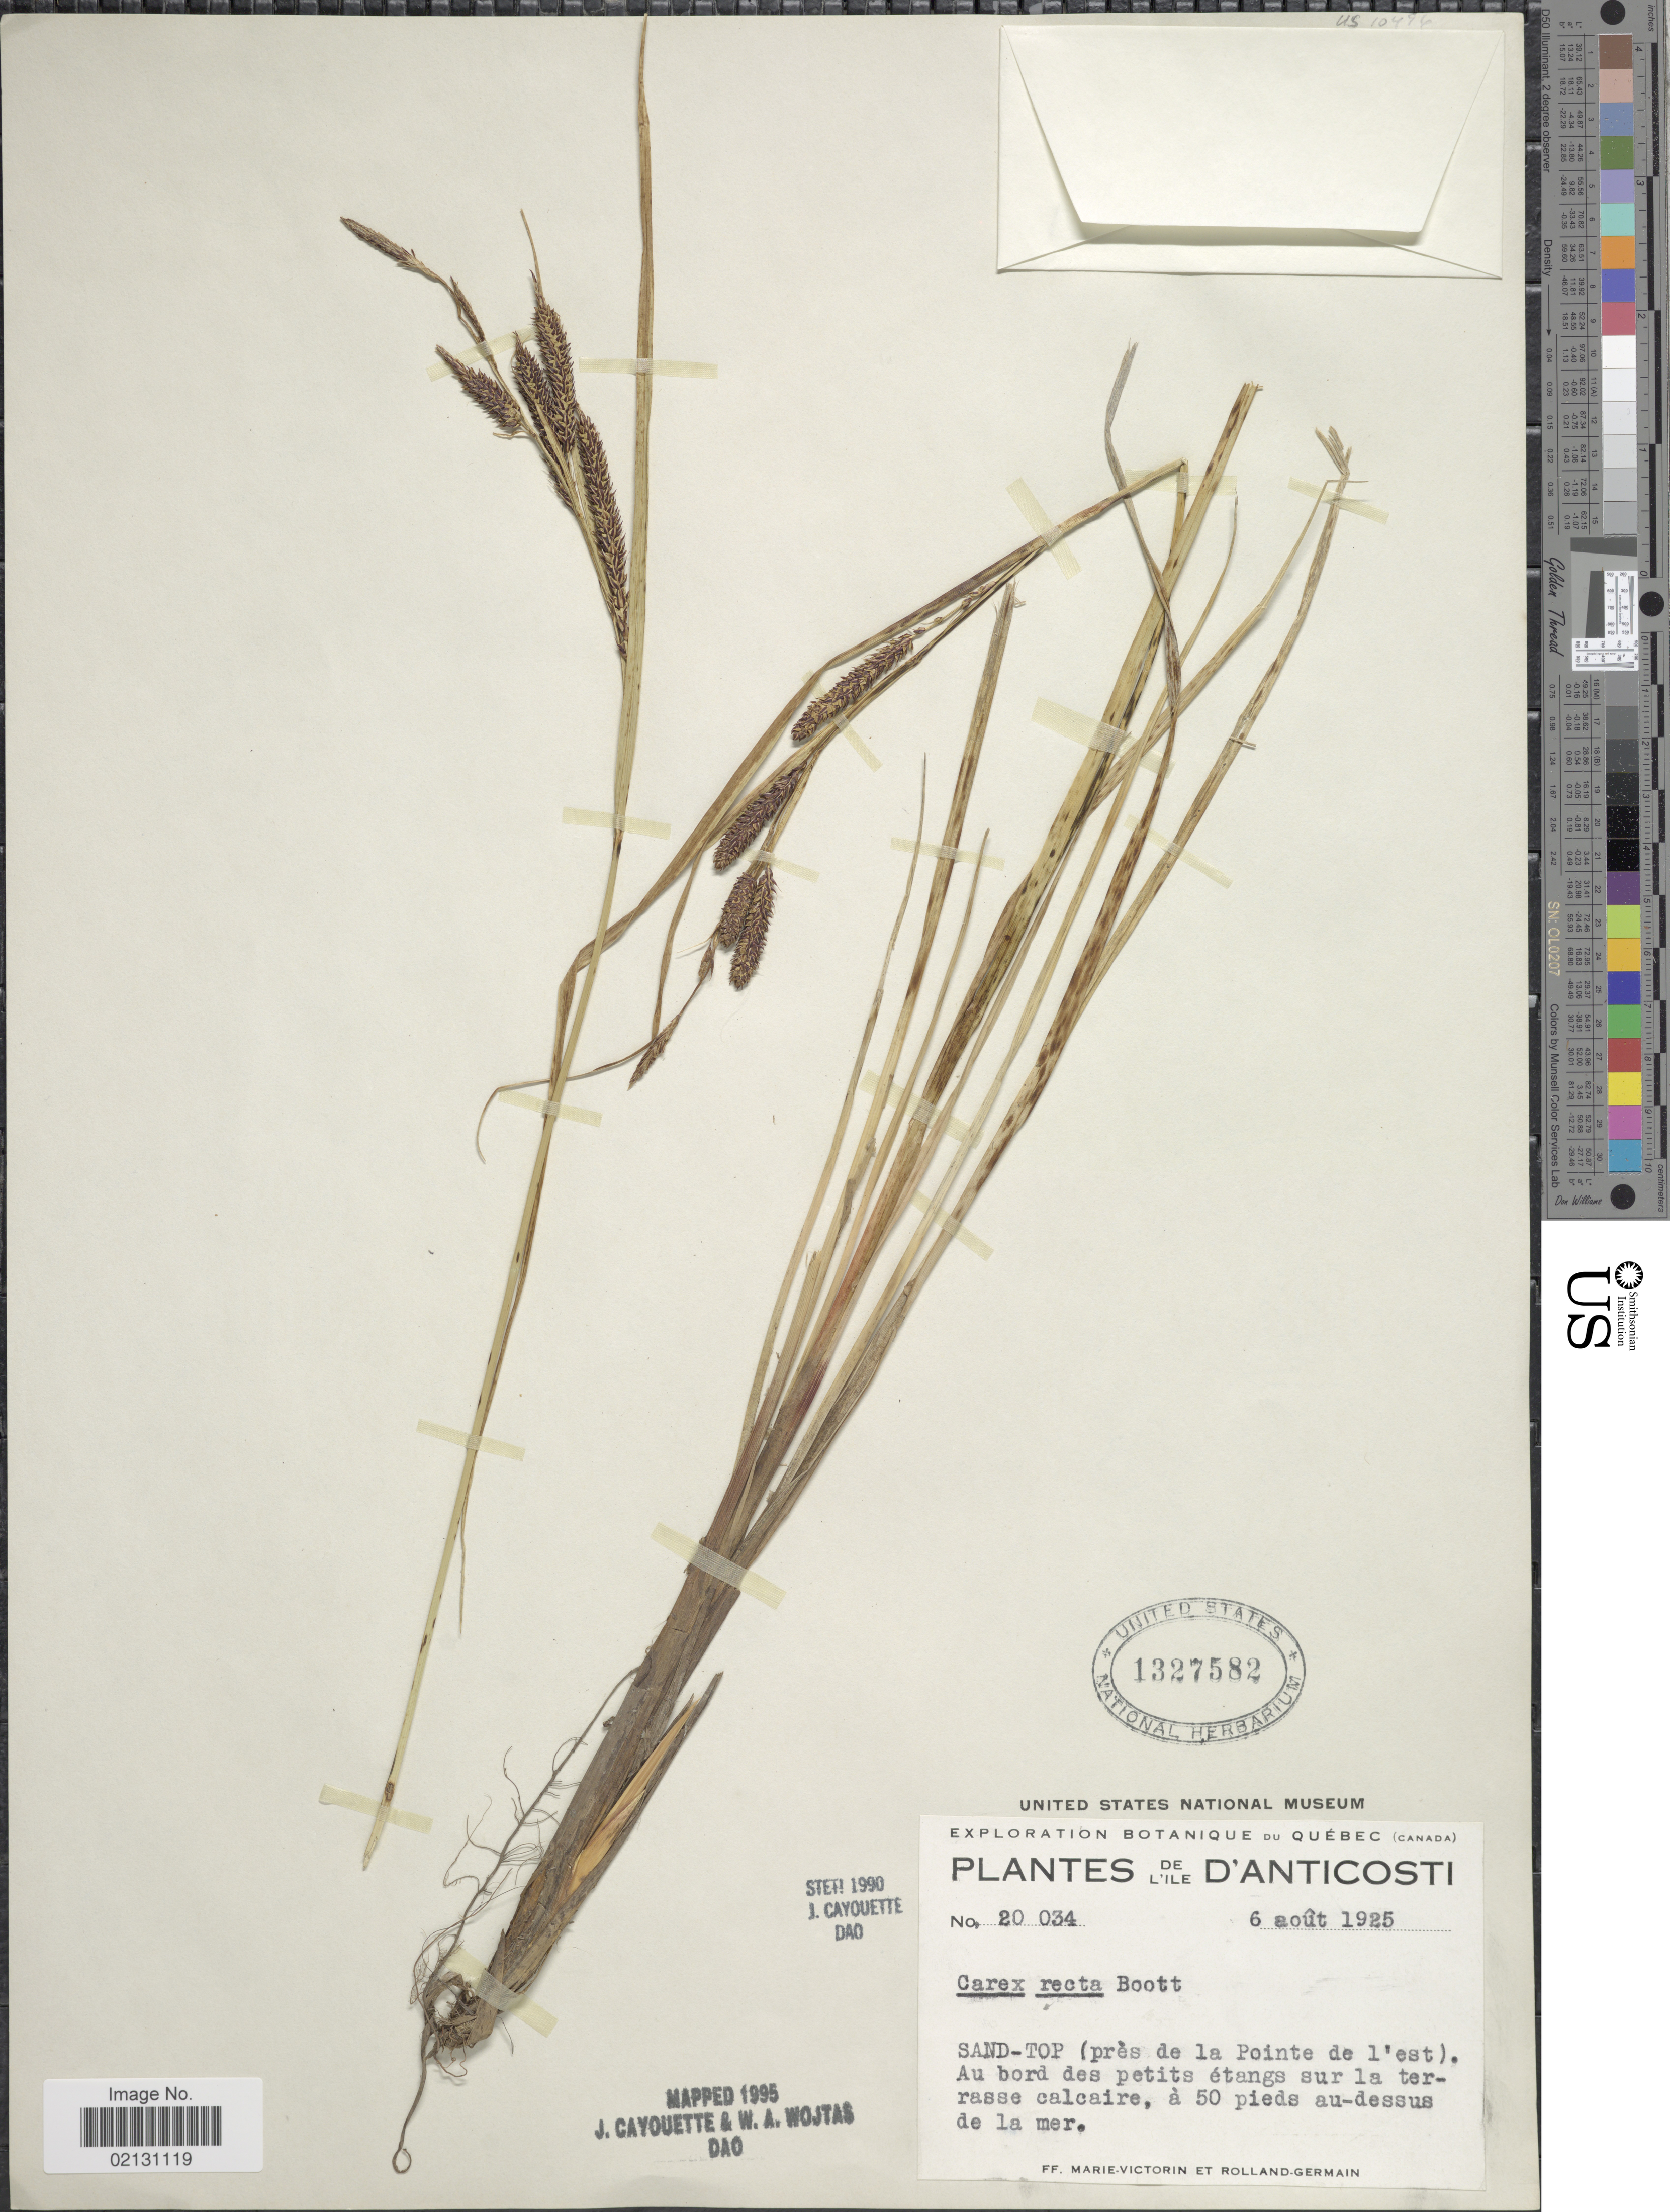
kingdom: Plantae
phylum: Tracheophyta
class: Liliopsida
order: Poales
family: Cyperaceae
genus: Carex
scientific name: Carex recta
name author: Boott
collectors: F. Marie-Victorin & Rolland-Germain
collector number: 20034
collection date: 1925-08-06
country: Canada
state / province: Quebec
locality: De L'Ile D'Anticosti, Sand-Top (près de la Pointe de l'est) Au bord des petits étang sur la terrasse calcaire, à 50 pieds au-dessus de la mar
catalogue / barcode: US 1327582